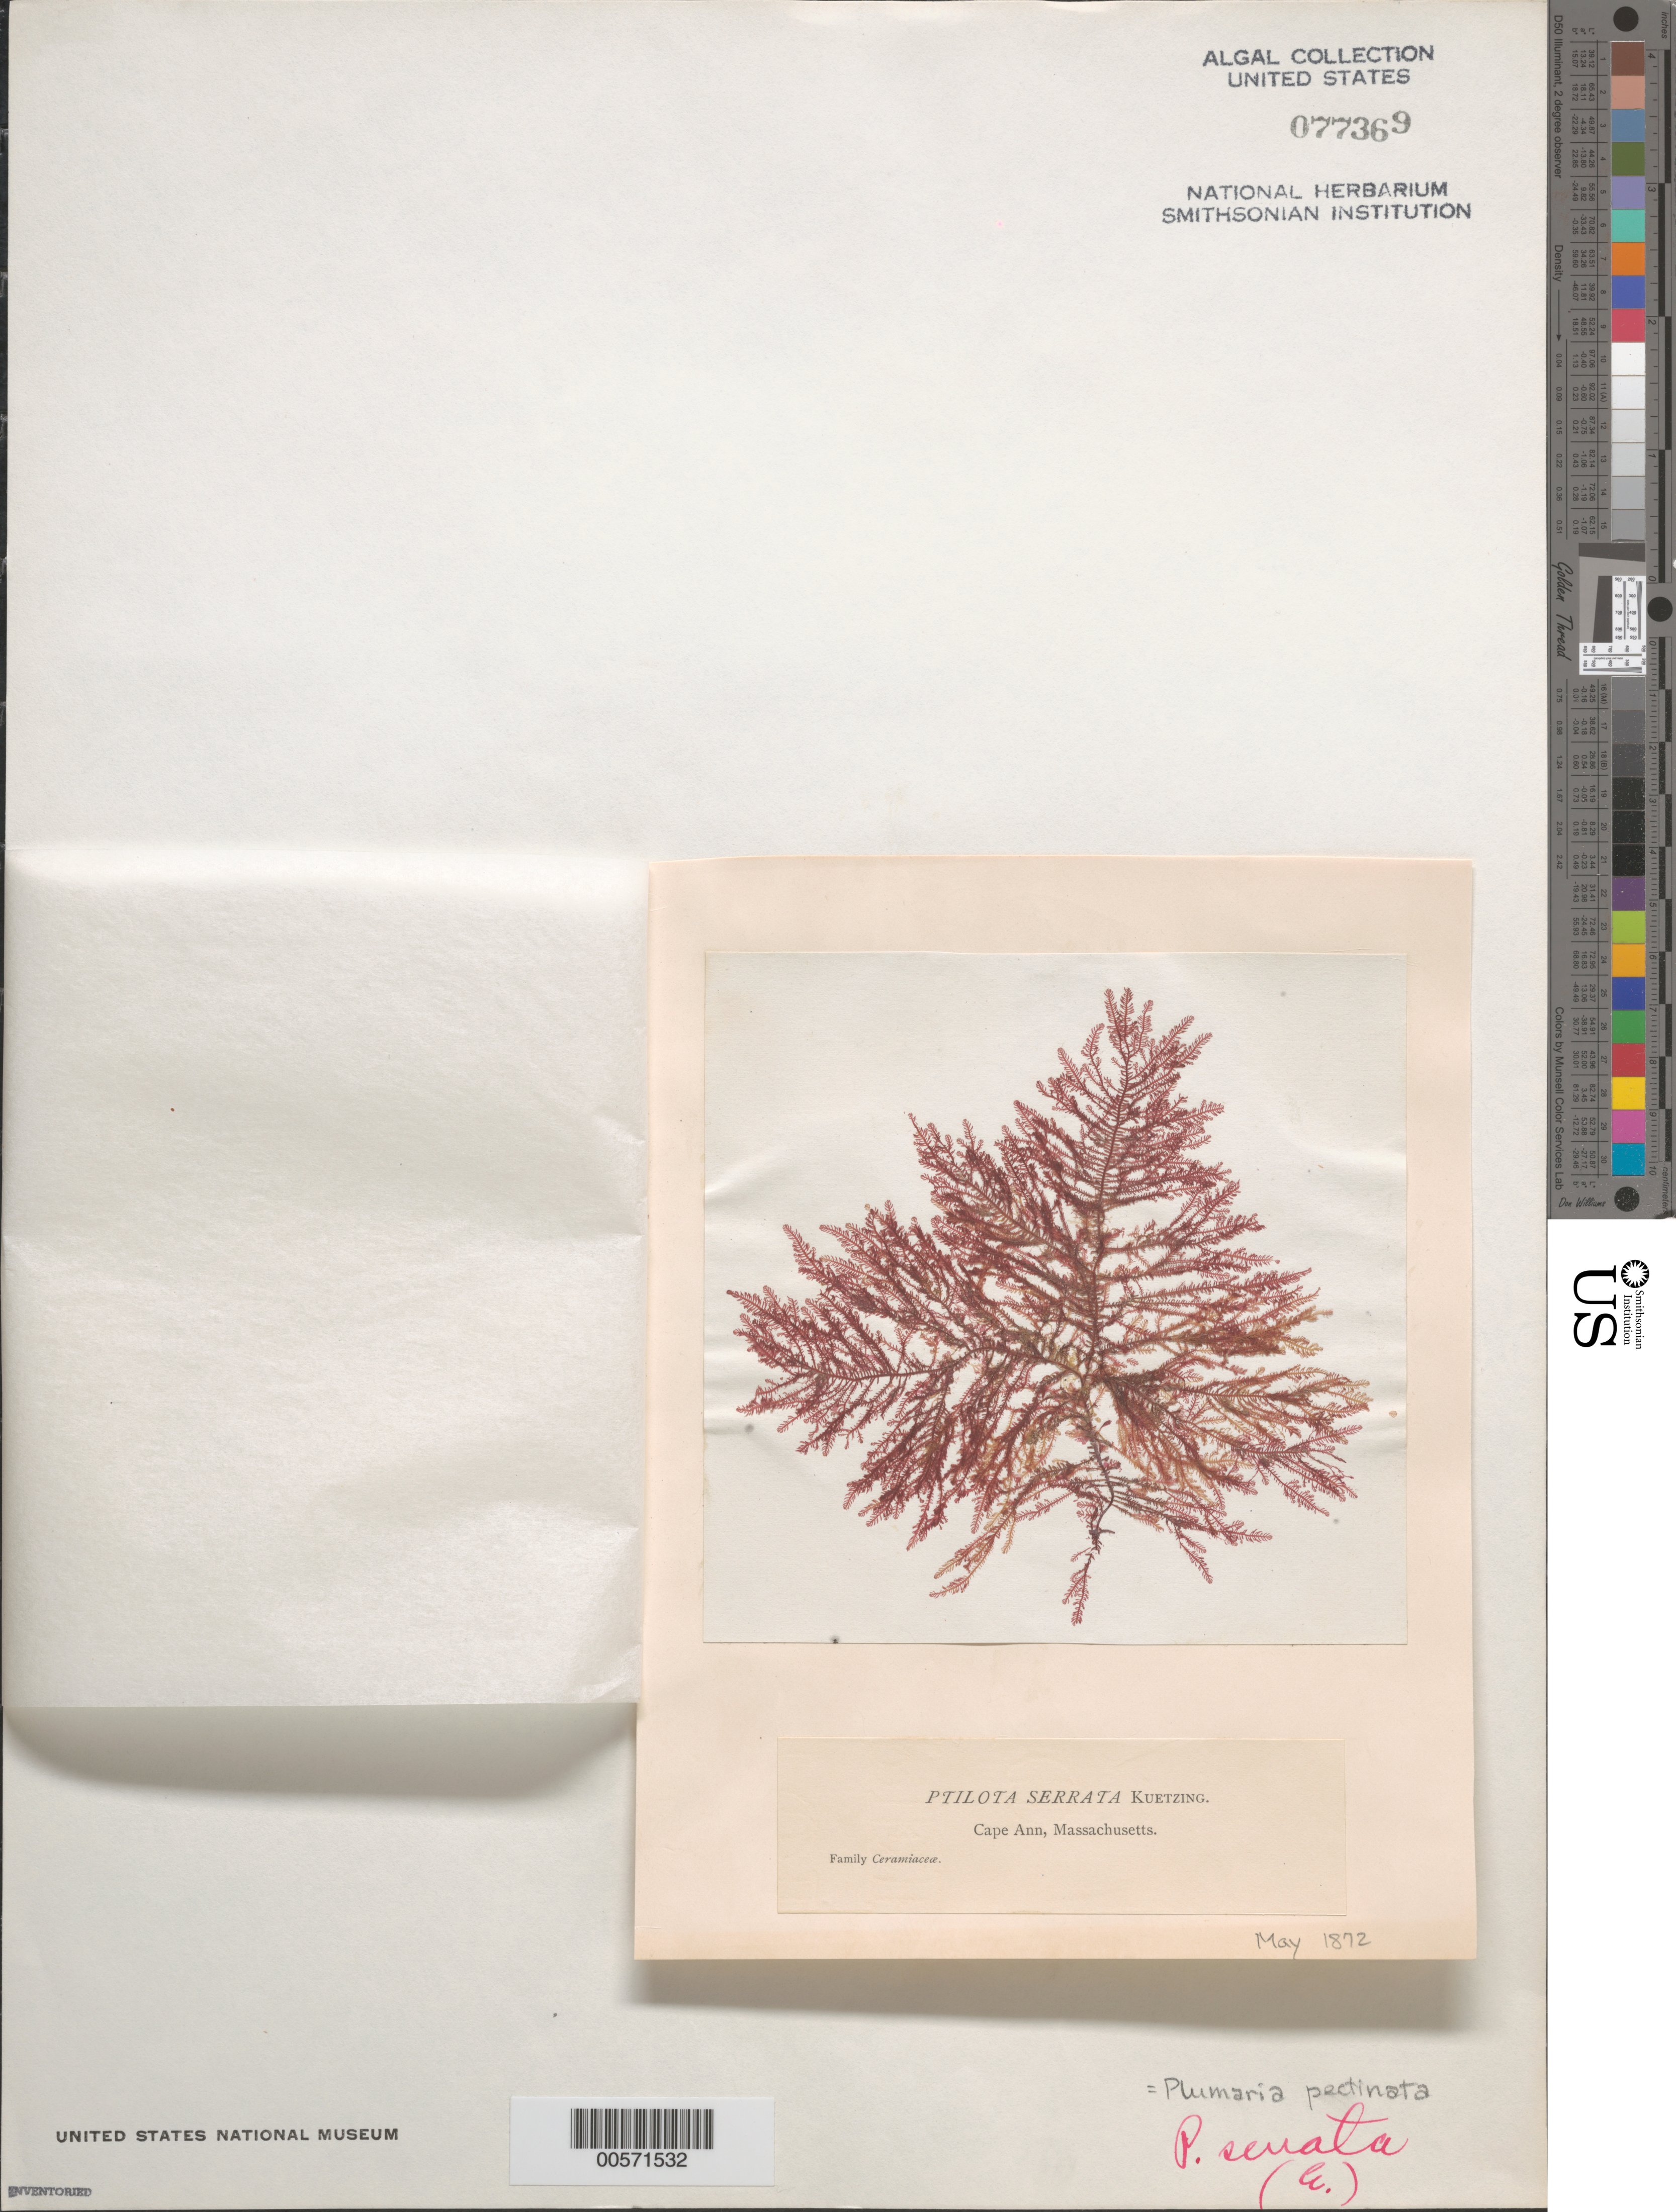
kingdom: Plantae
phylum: Rhodophyta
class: Florideophyceae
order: Ceramiales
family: Wrangeliaceae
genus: Plumaria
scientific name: Plumaria pectinata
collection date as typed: May 1872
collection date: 1872-05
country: United States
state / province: Massachusetts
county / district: Essex County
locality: Cape Ann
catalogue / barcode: US 77369